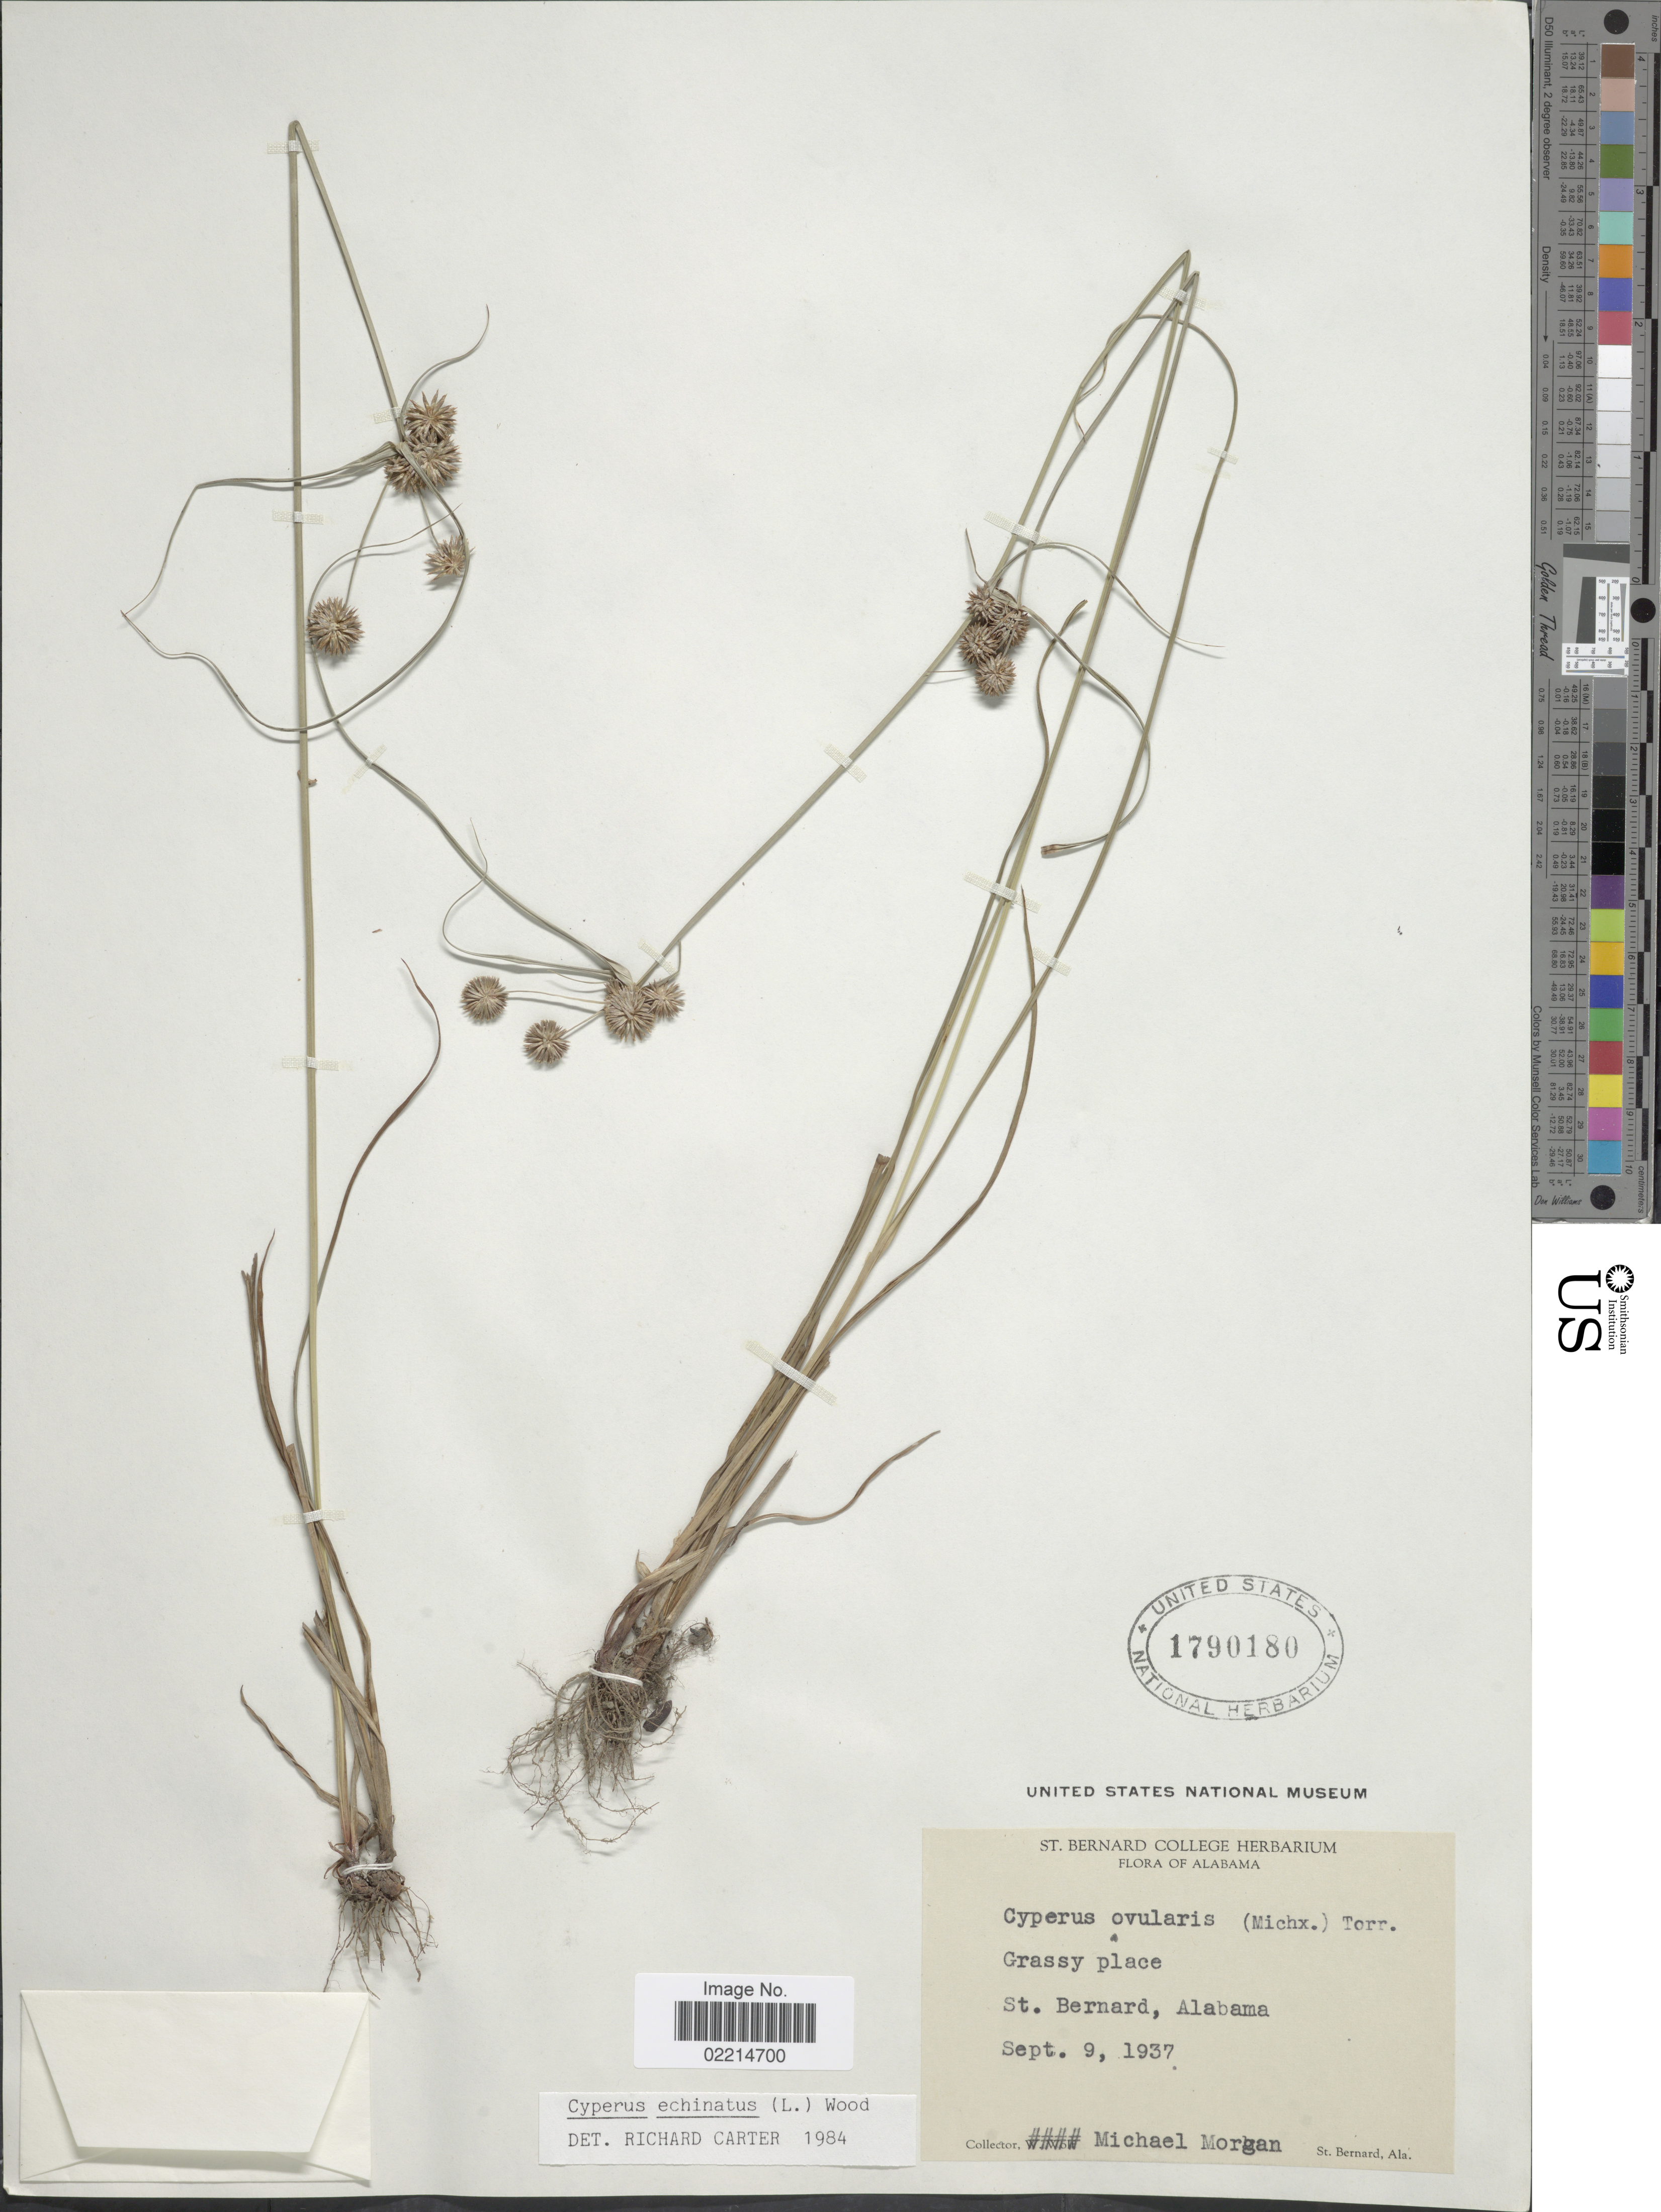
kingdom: Plantae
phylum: Tracheophyta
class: Liliopsida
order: Poales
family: Cyperaceae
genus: Cyperus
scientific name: Cyperus echinatus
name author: (L.) Alph. Wood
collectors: M. Morgan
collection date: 1937-09-09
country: United States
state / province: Alabama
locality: St. Bernard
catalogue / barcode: US 1790180